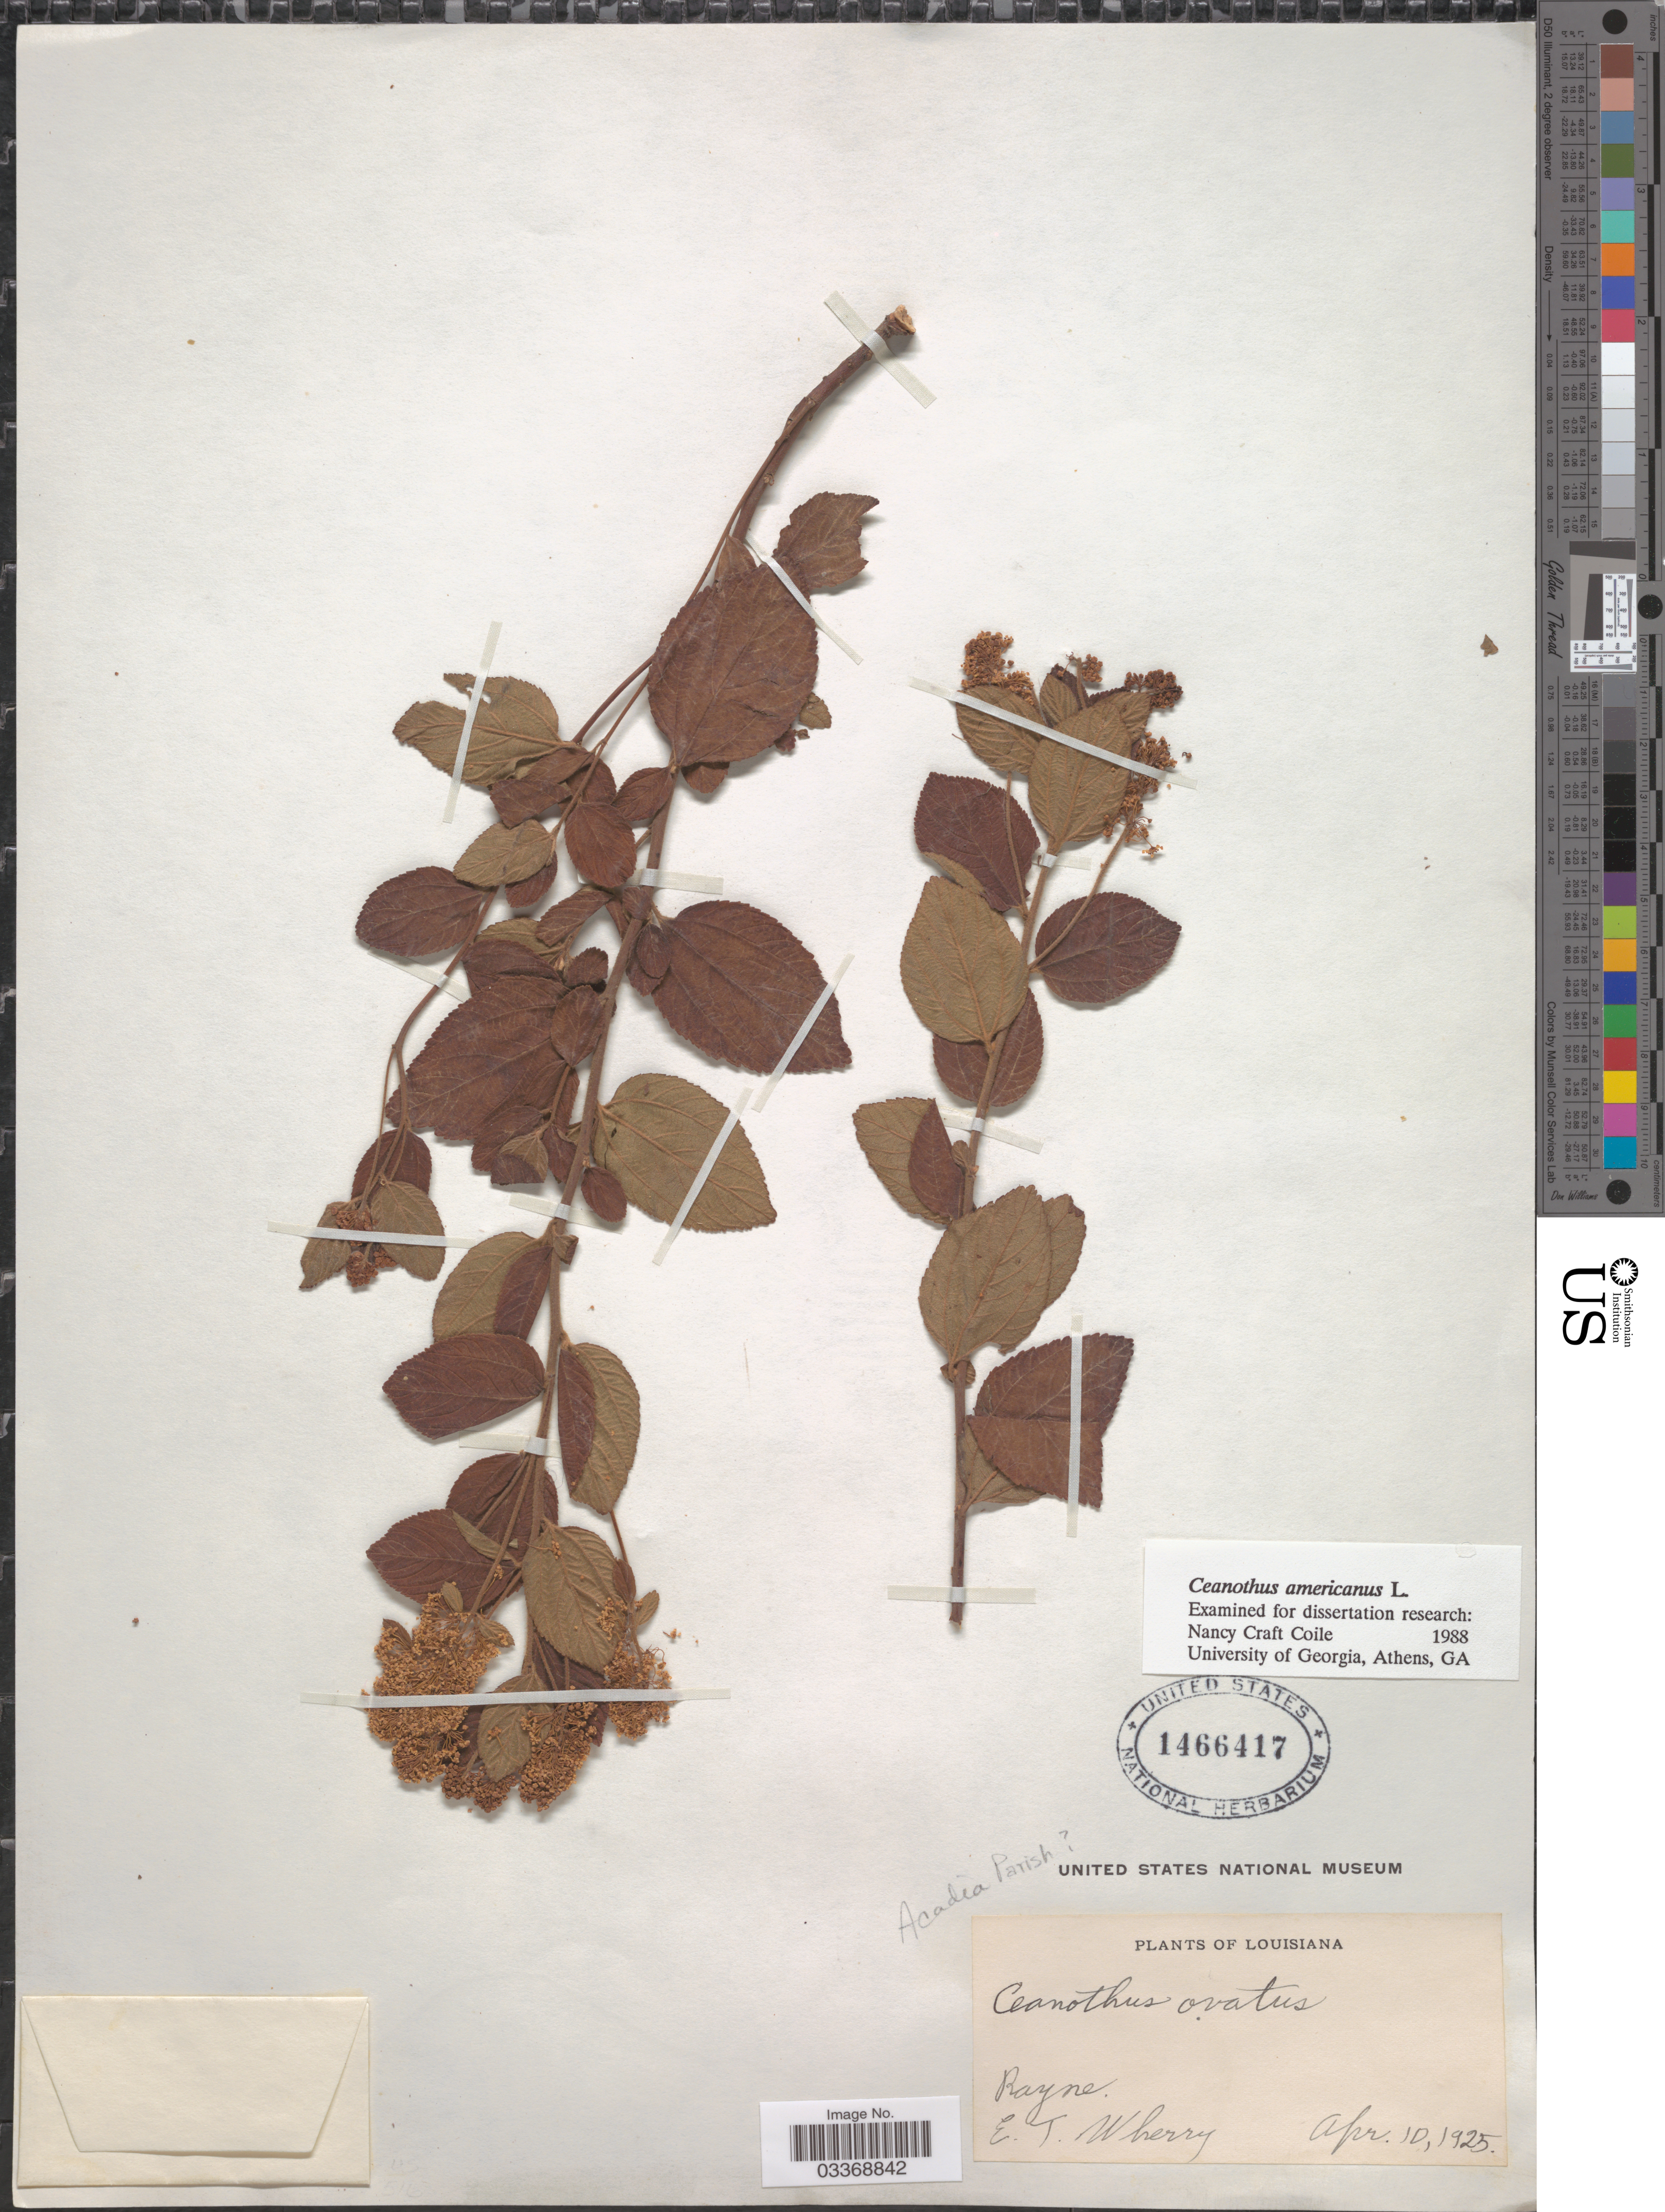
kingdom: Plantae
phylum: Tracheophyta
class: Magnoliopsida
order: Rosales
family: Rhamnaceae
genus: Ceanothus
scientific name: Ceanothus americanus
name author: L.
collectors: E. T. Wherry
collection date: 1925-04-10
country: United States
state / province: Louisiana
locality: Rayne. Acadia Parish [unsure placement]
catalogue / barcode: US 1466417